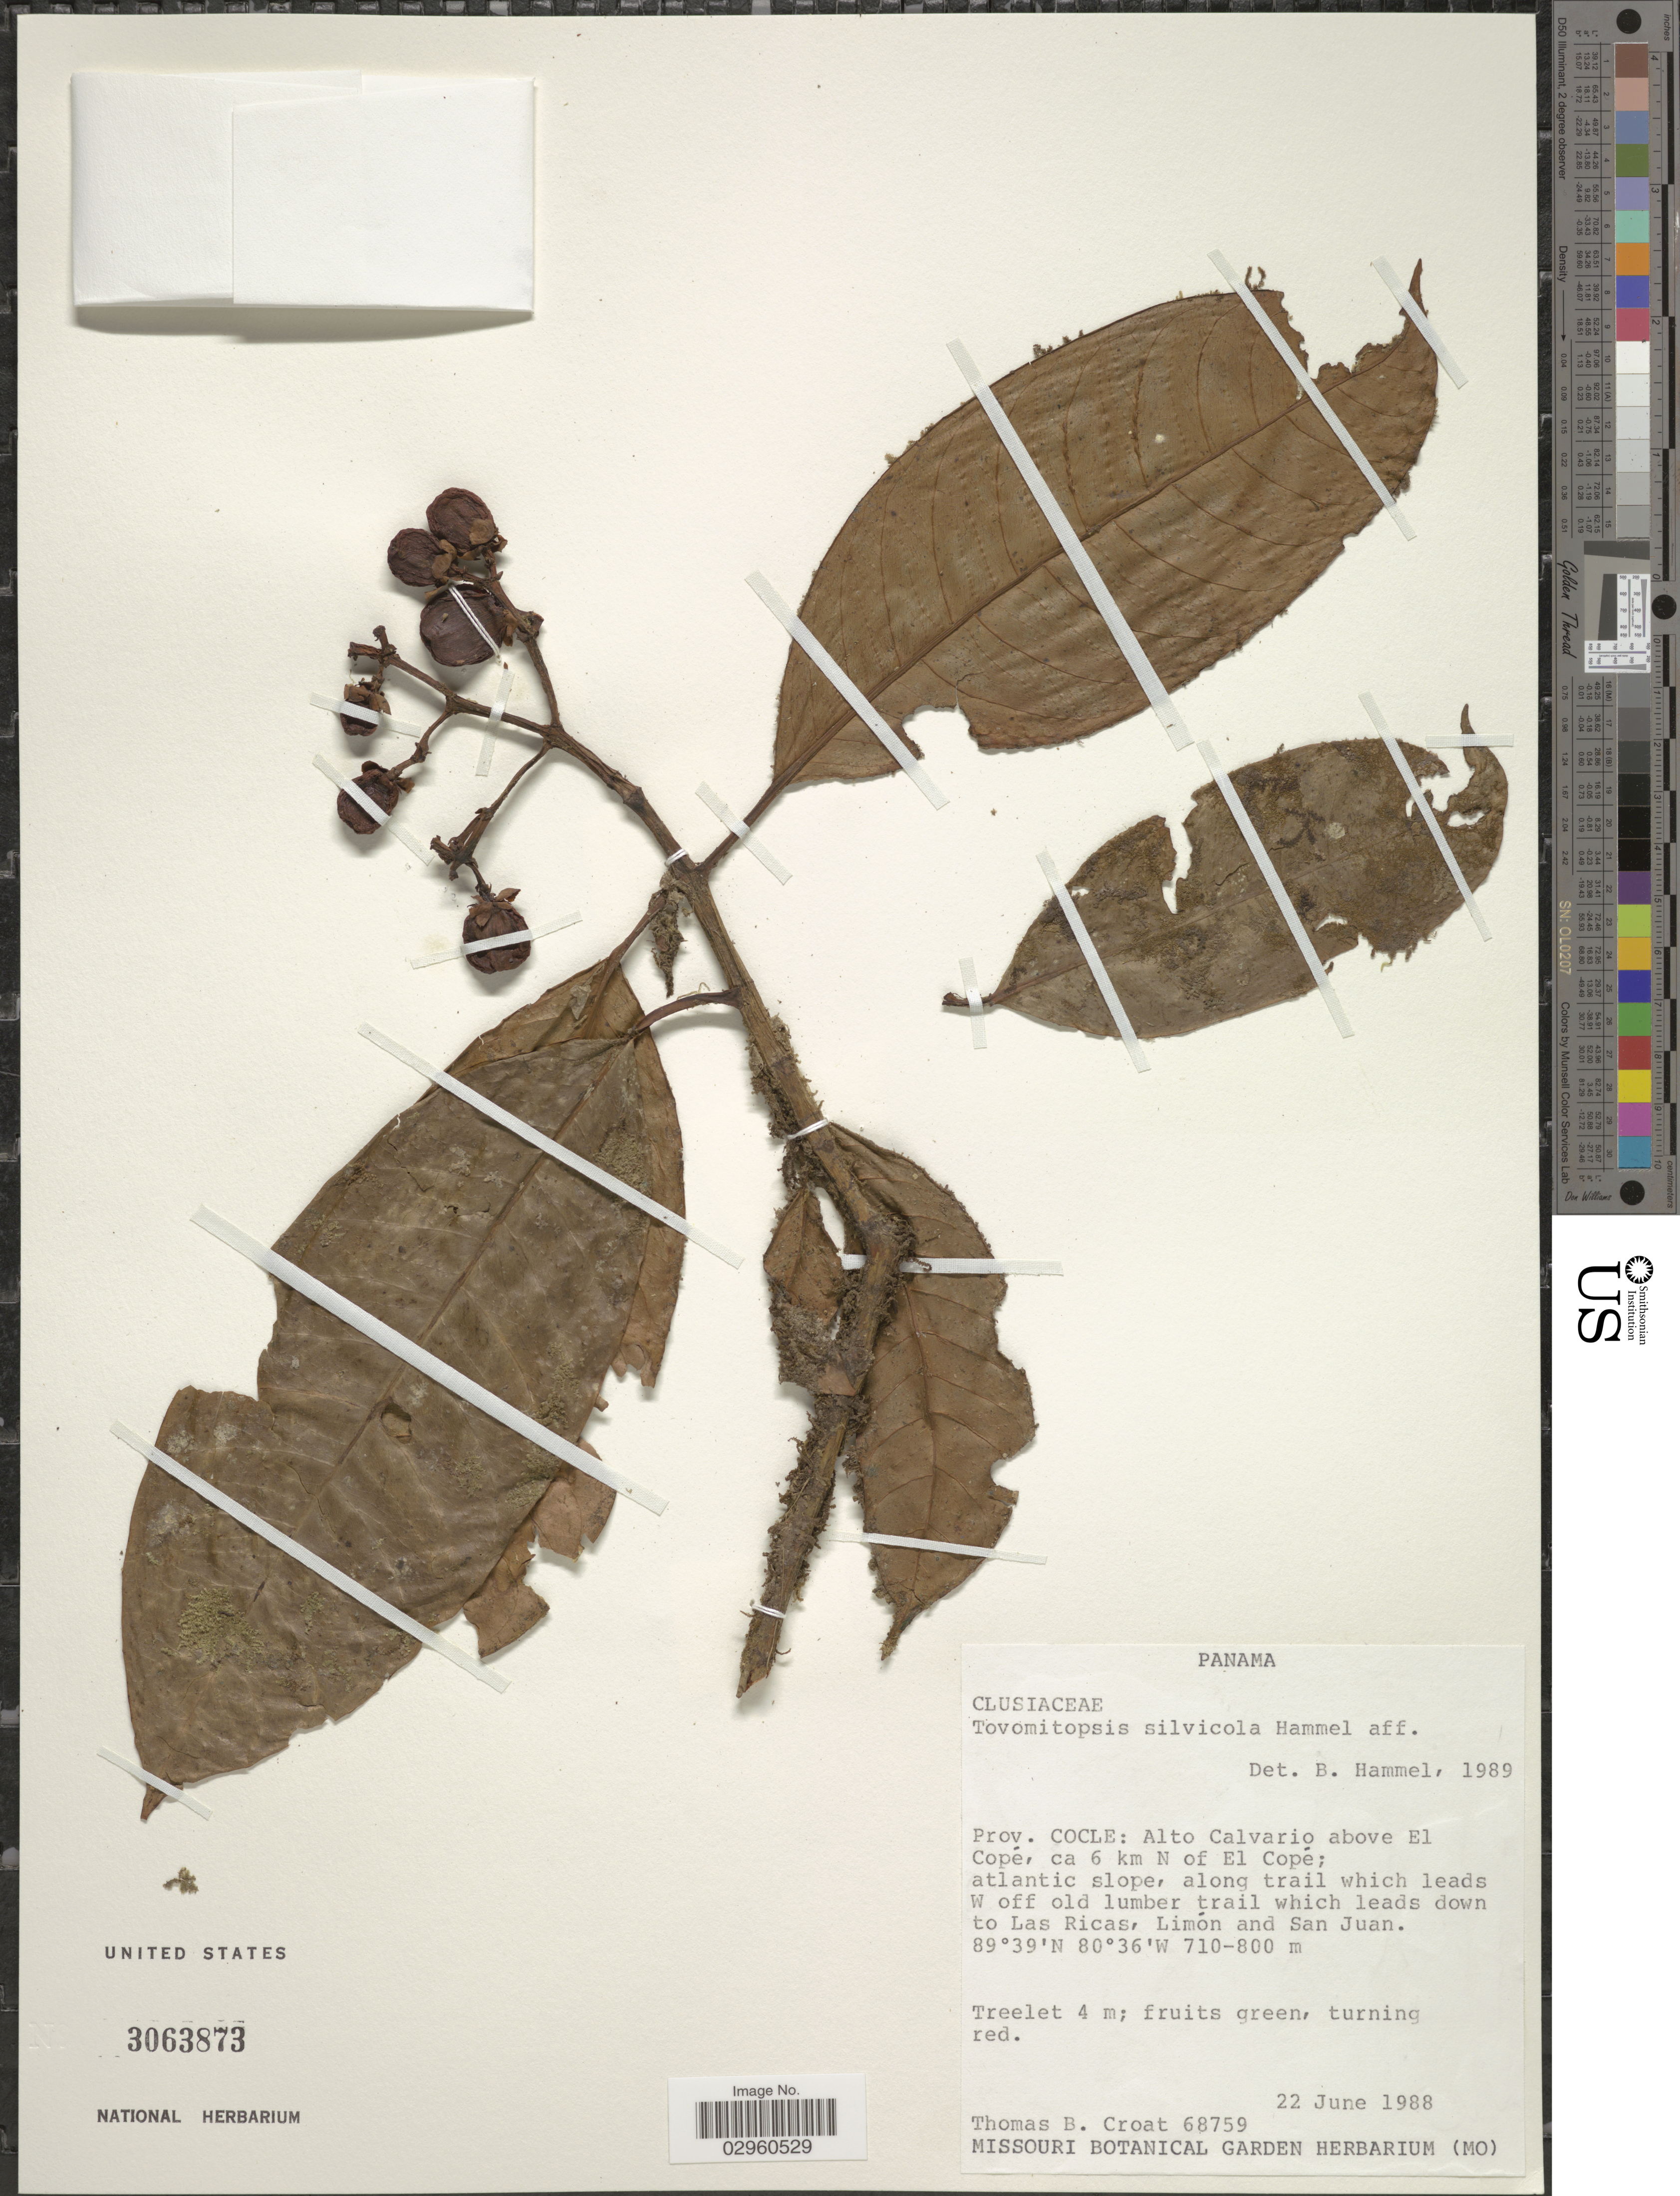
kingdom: Plantae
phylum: Tracheophyta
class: Magnoliopsida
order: Malpighiales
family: Clusiaceae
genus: Chrysochlamys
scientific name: Chrysochlamys nicaraguensis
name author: (Oerst. et al.) Hemsl.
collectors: T. B. Croat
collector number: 68759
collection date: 1988-06-22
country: Panama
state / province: Coclé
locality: Prov. Cocle: Alto Calvario above El Copé, ca 6 km N of El Copé; atlantic slope, along trail which leads W off old lumber trail which leads down to Las Ricas, Limón and San Juan.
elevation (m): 710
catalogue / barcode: US 3063873